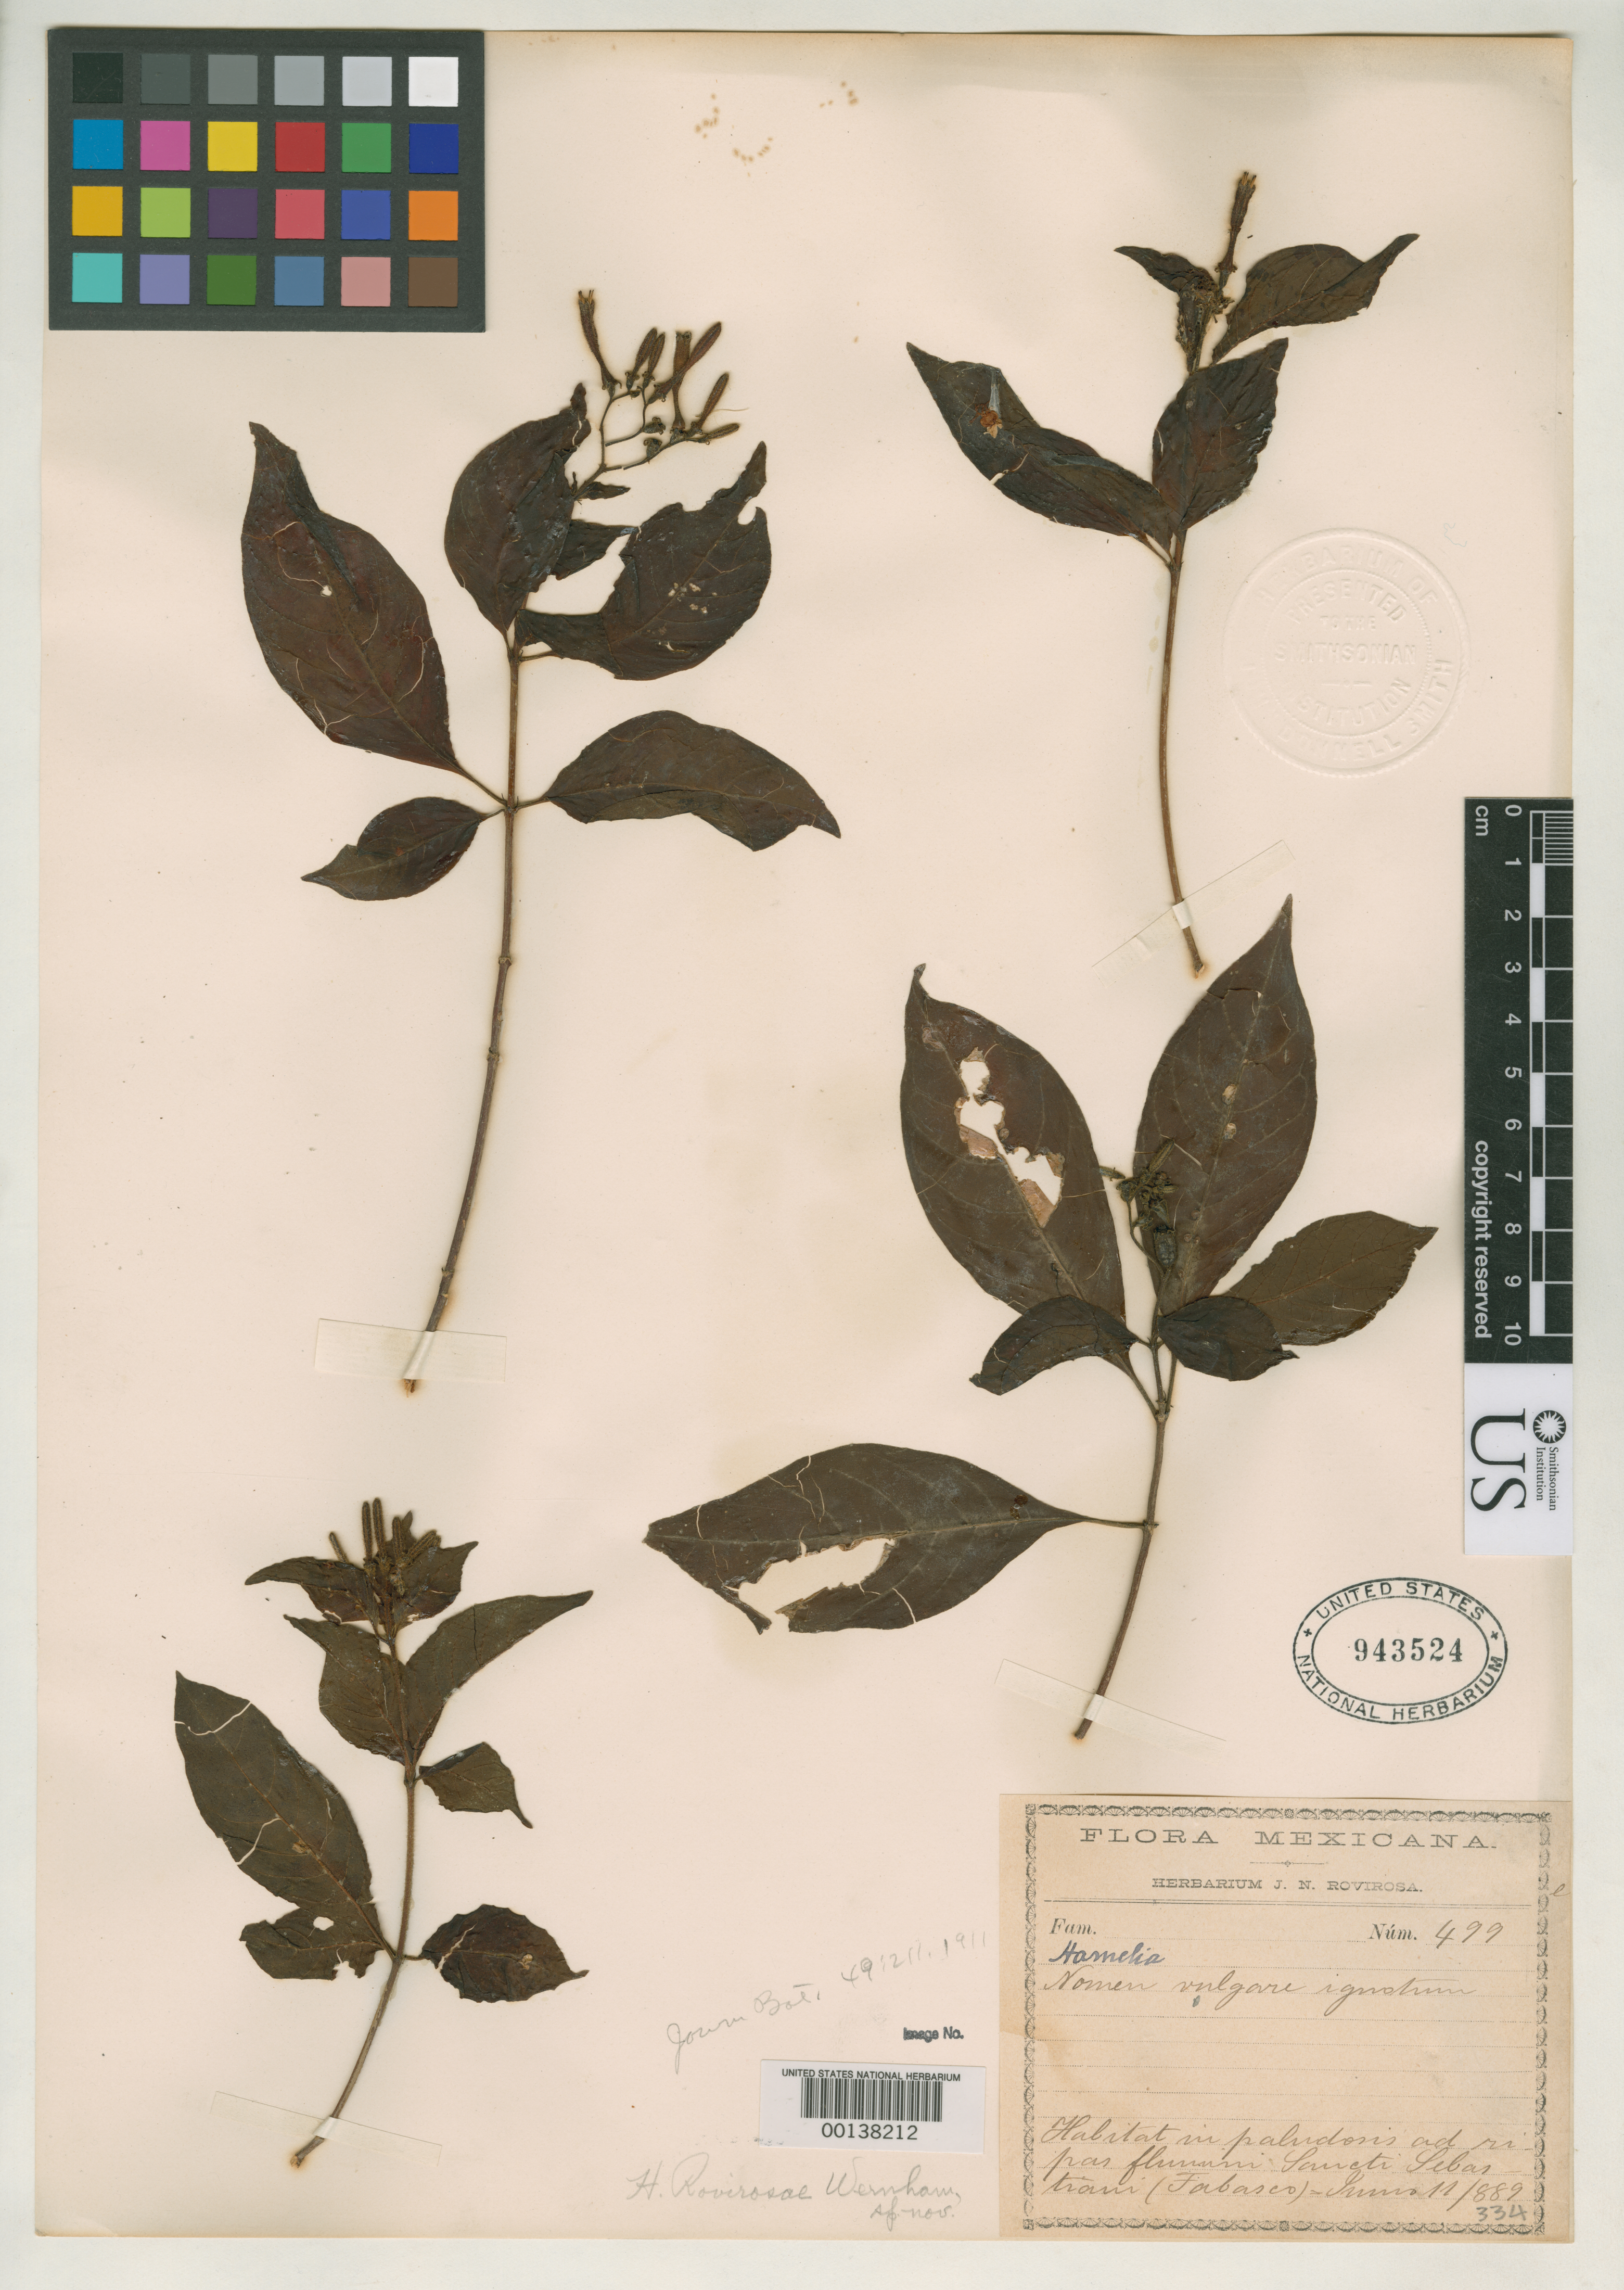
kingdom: Plantae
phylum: Tracheophyta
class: Magnoliopsida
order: Gentianales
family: Rubiaceae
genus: Hamelia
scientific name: Hamelia rovirosae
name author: Wernham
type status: Isotype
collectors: J. N. Rovirosa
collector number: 499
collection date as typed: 11 Jun 1889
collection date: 1889-06-11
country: Mexico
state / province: Tabasco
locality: Banks of San Sebastian.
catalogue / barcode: US 943524